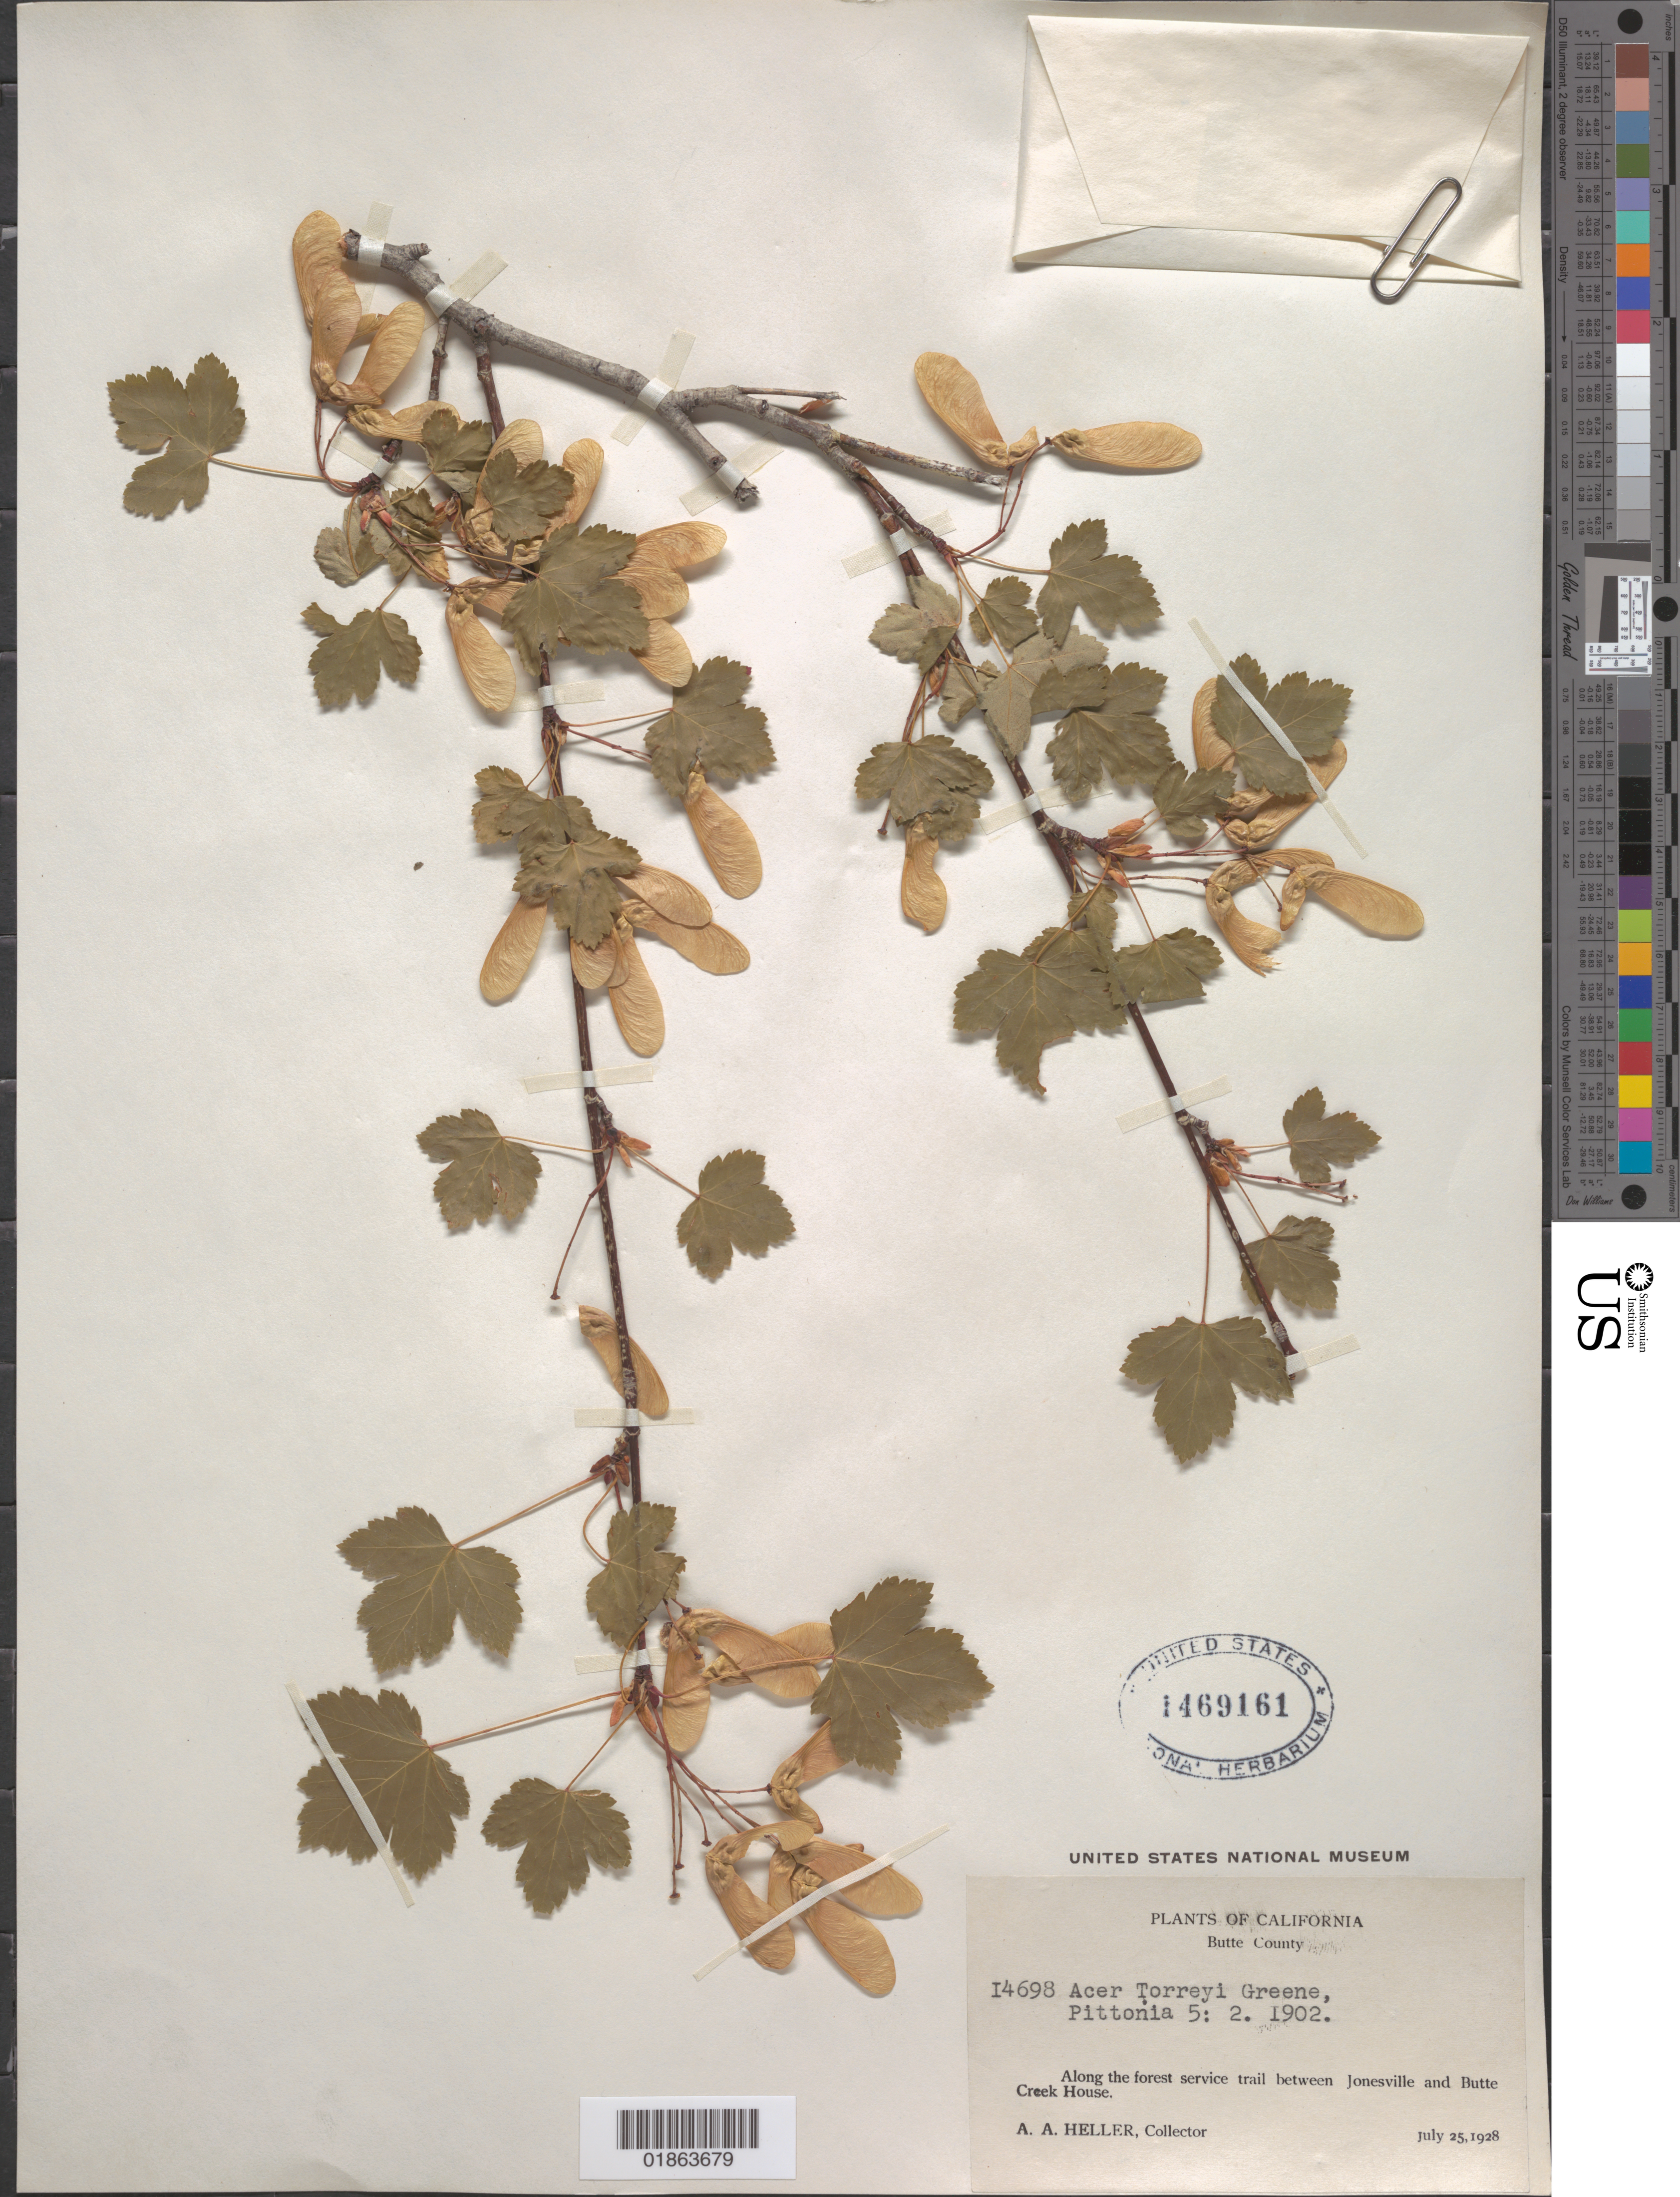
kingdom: Plantae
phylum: Tracheophyta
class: Magnoliopsida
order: Sapindales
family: Sapindaceae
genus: Acer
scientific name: Acer glabrum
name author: Torr.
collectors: A. A. Heller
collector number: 14698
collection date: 1928-07-25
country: United States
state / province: California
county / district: Butte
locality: Along forest service trail between Jonesville and Butte Creek House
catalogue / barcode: US 1469161